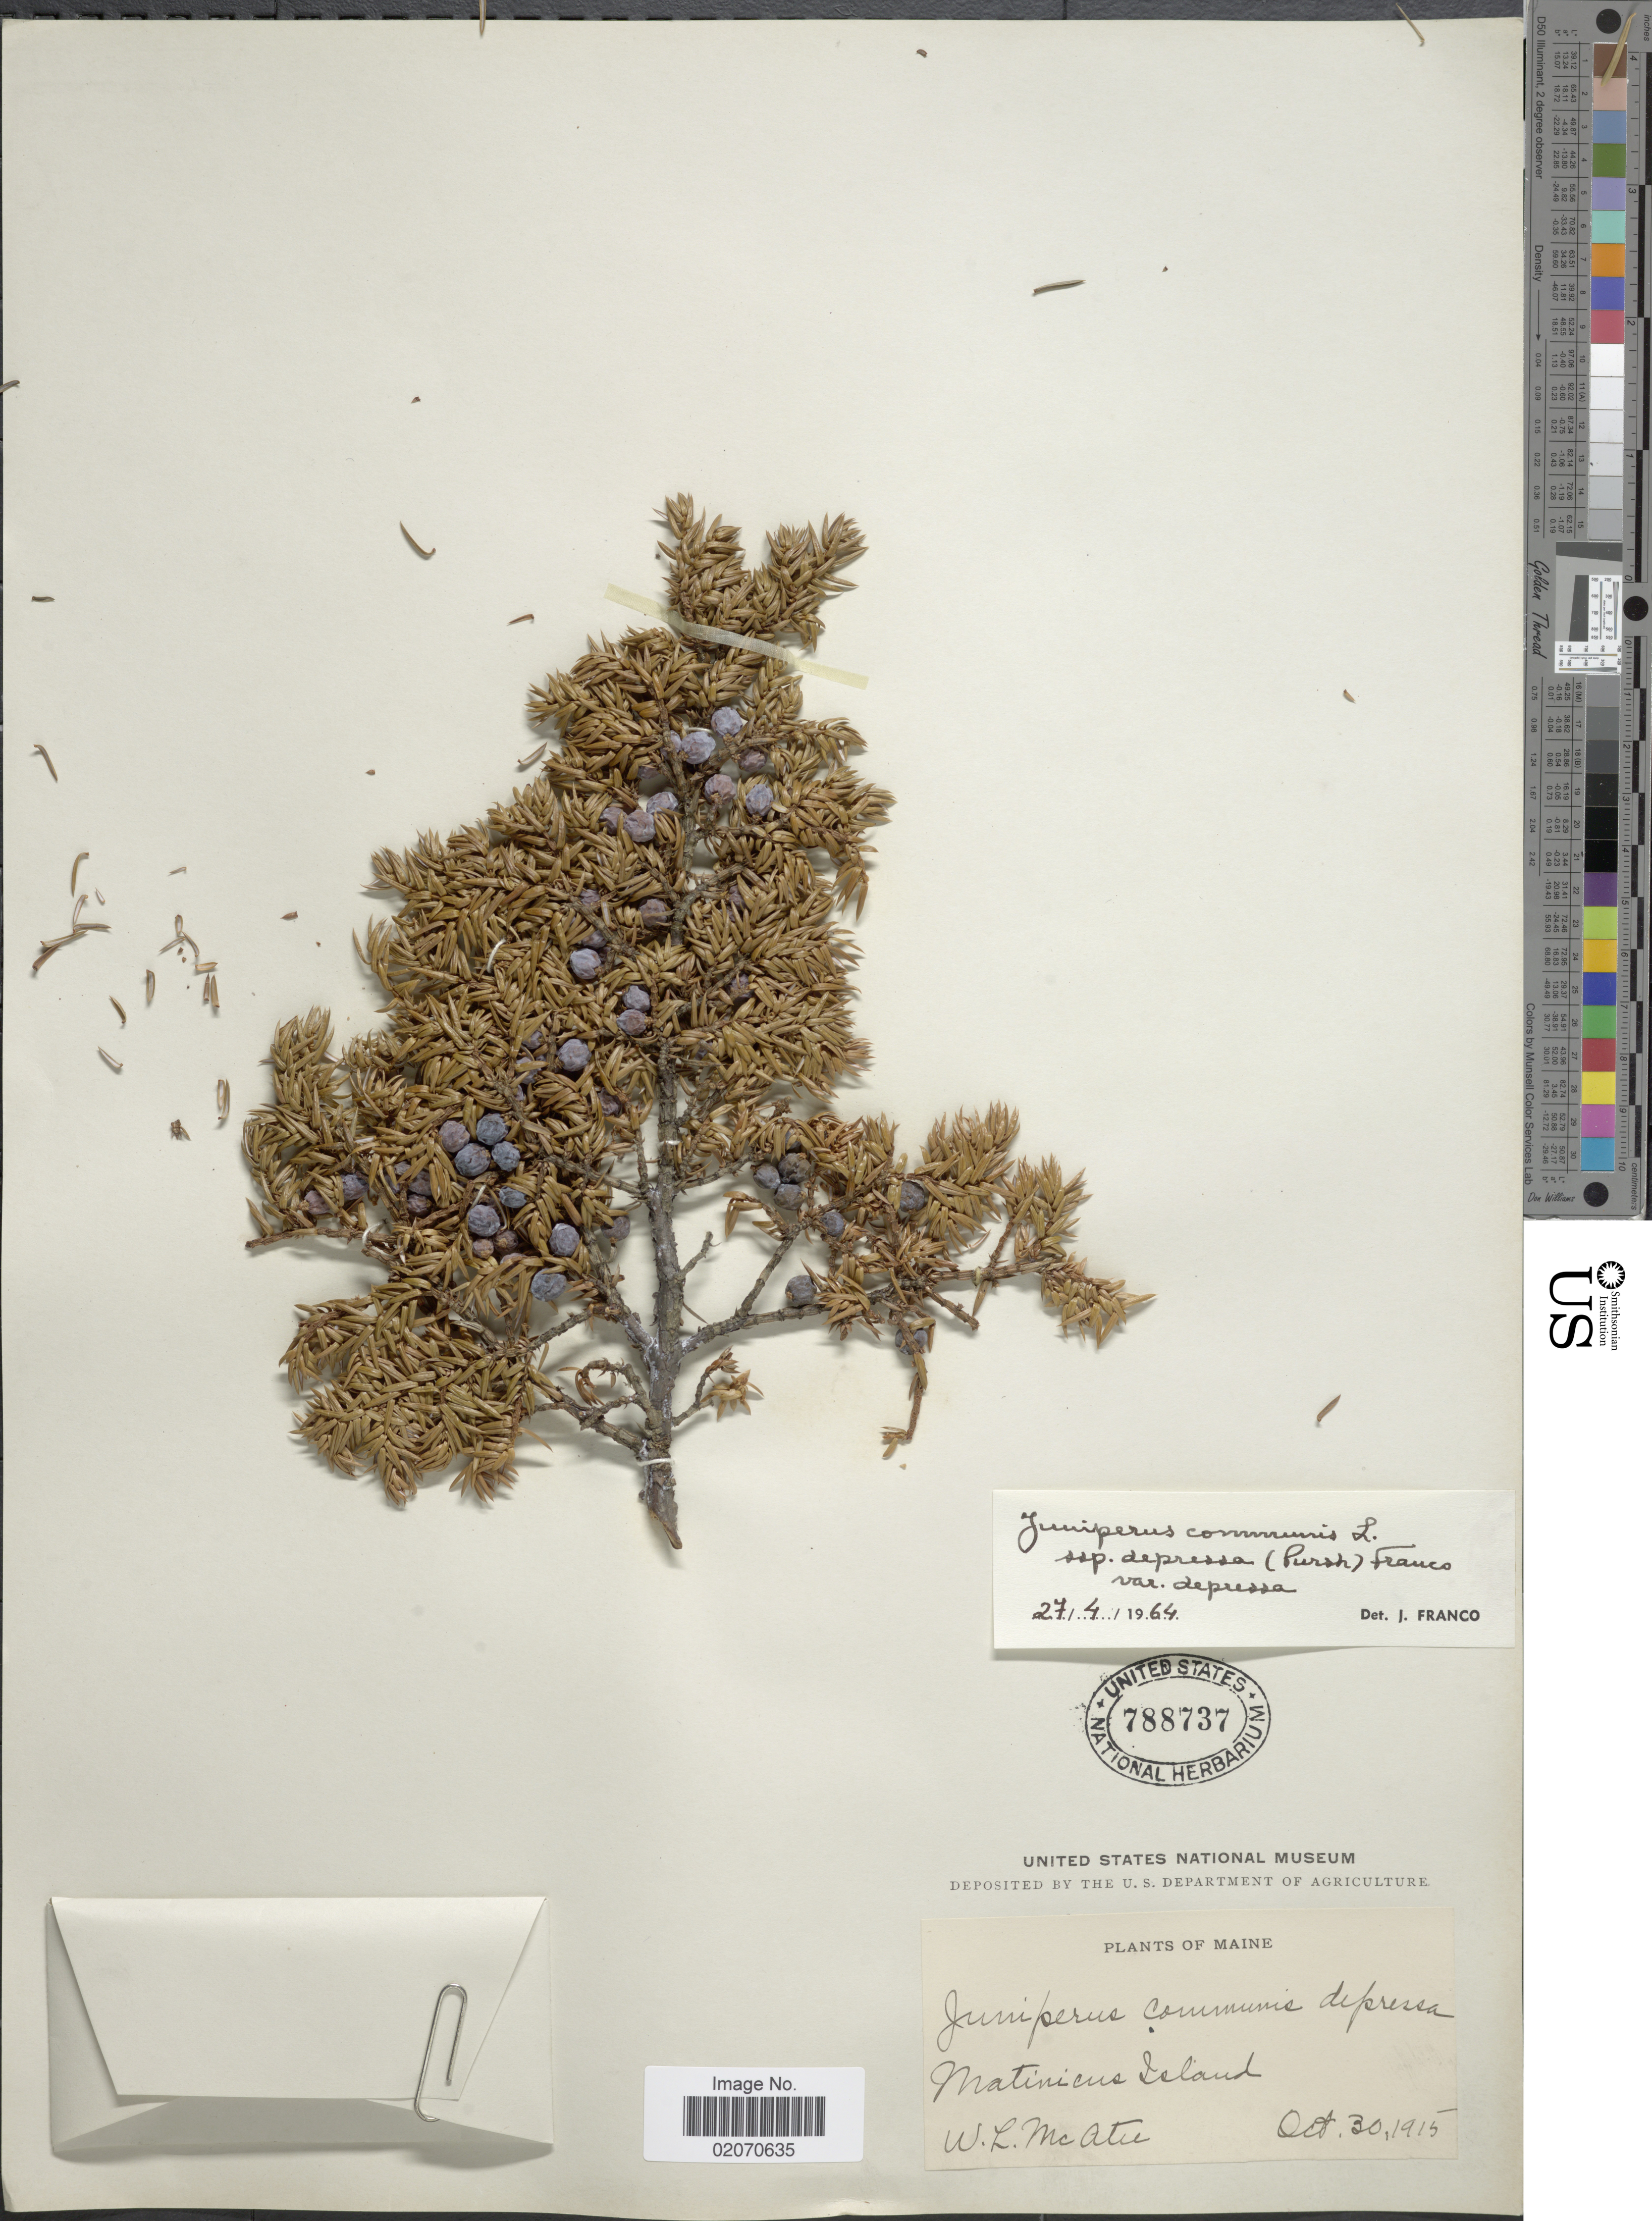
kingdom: Plantae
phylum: Tracheophyta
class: Pinopsida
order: Pinales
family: Cupressaceae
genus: Juniperus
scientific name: Juniperus communis var. depressa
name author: Pursh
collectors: W. McAtee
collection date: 1915-10-30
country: United States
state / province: Maine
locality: Martinicus Island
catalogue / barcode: US 788737